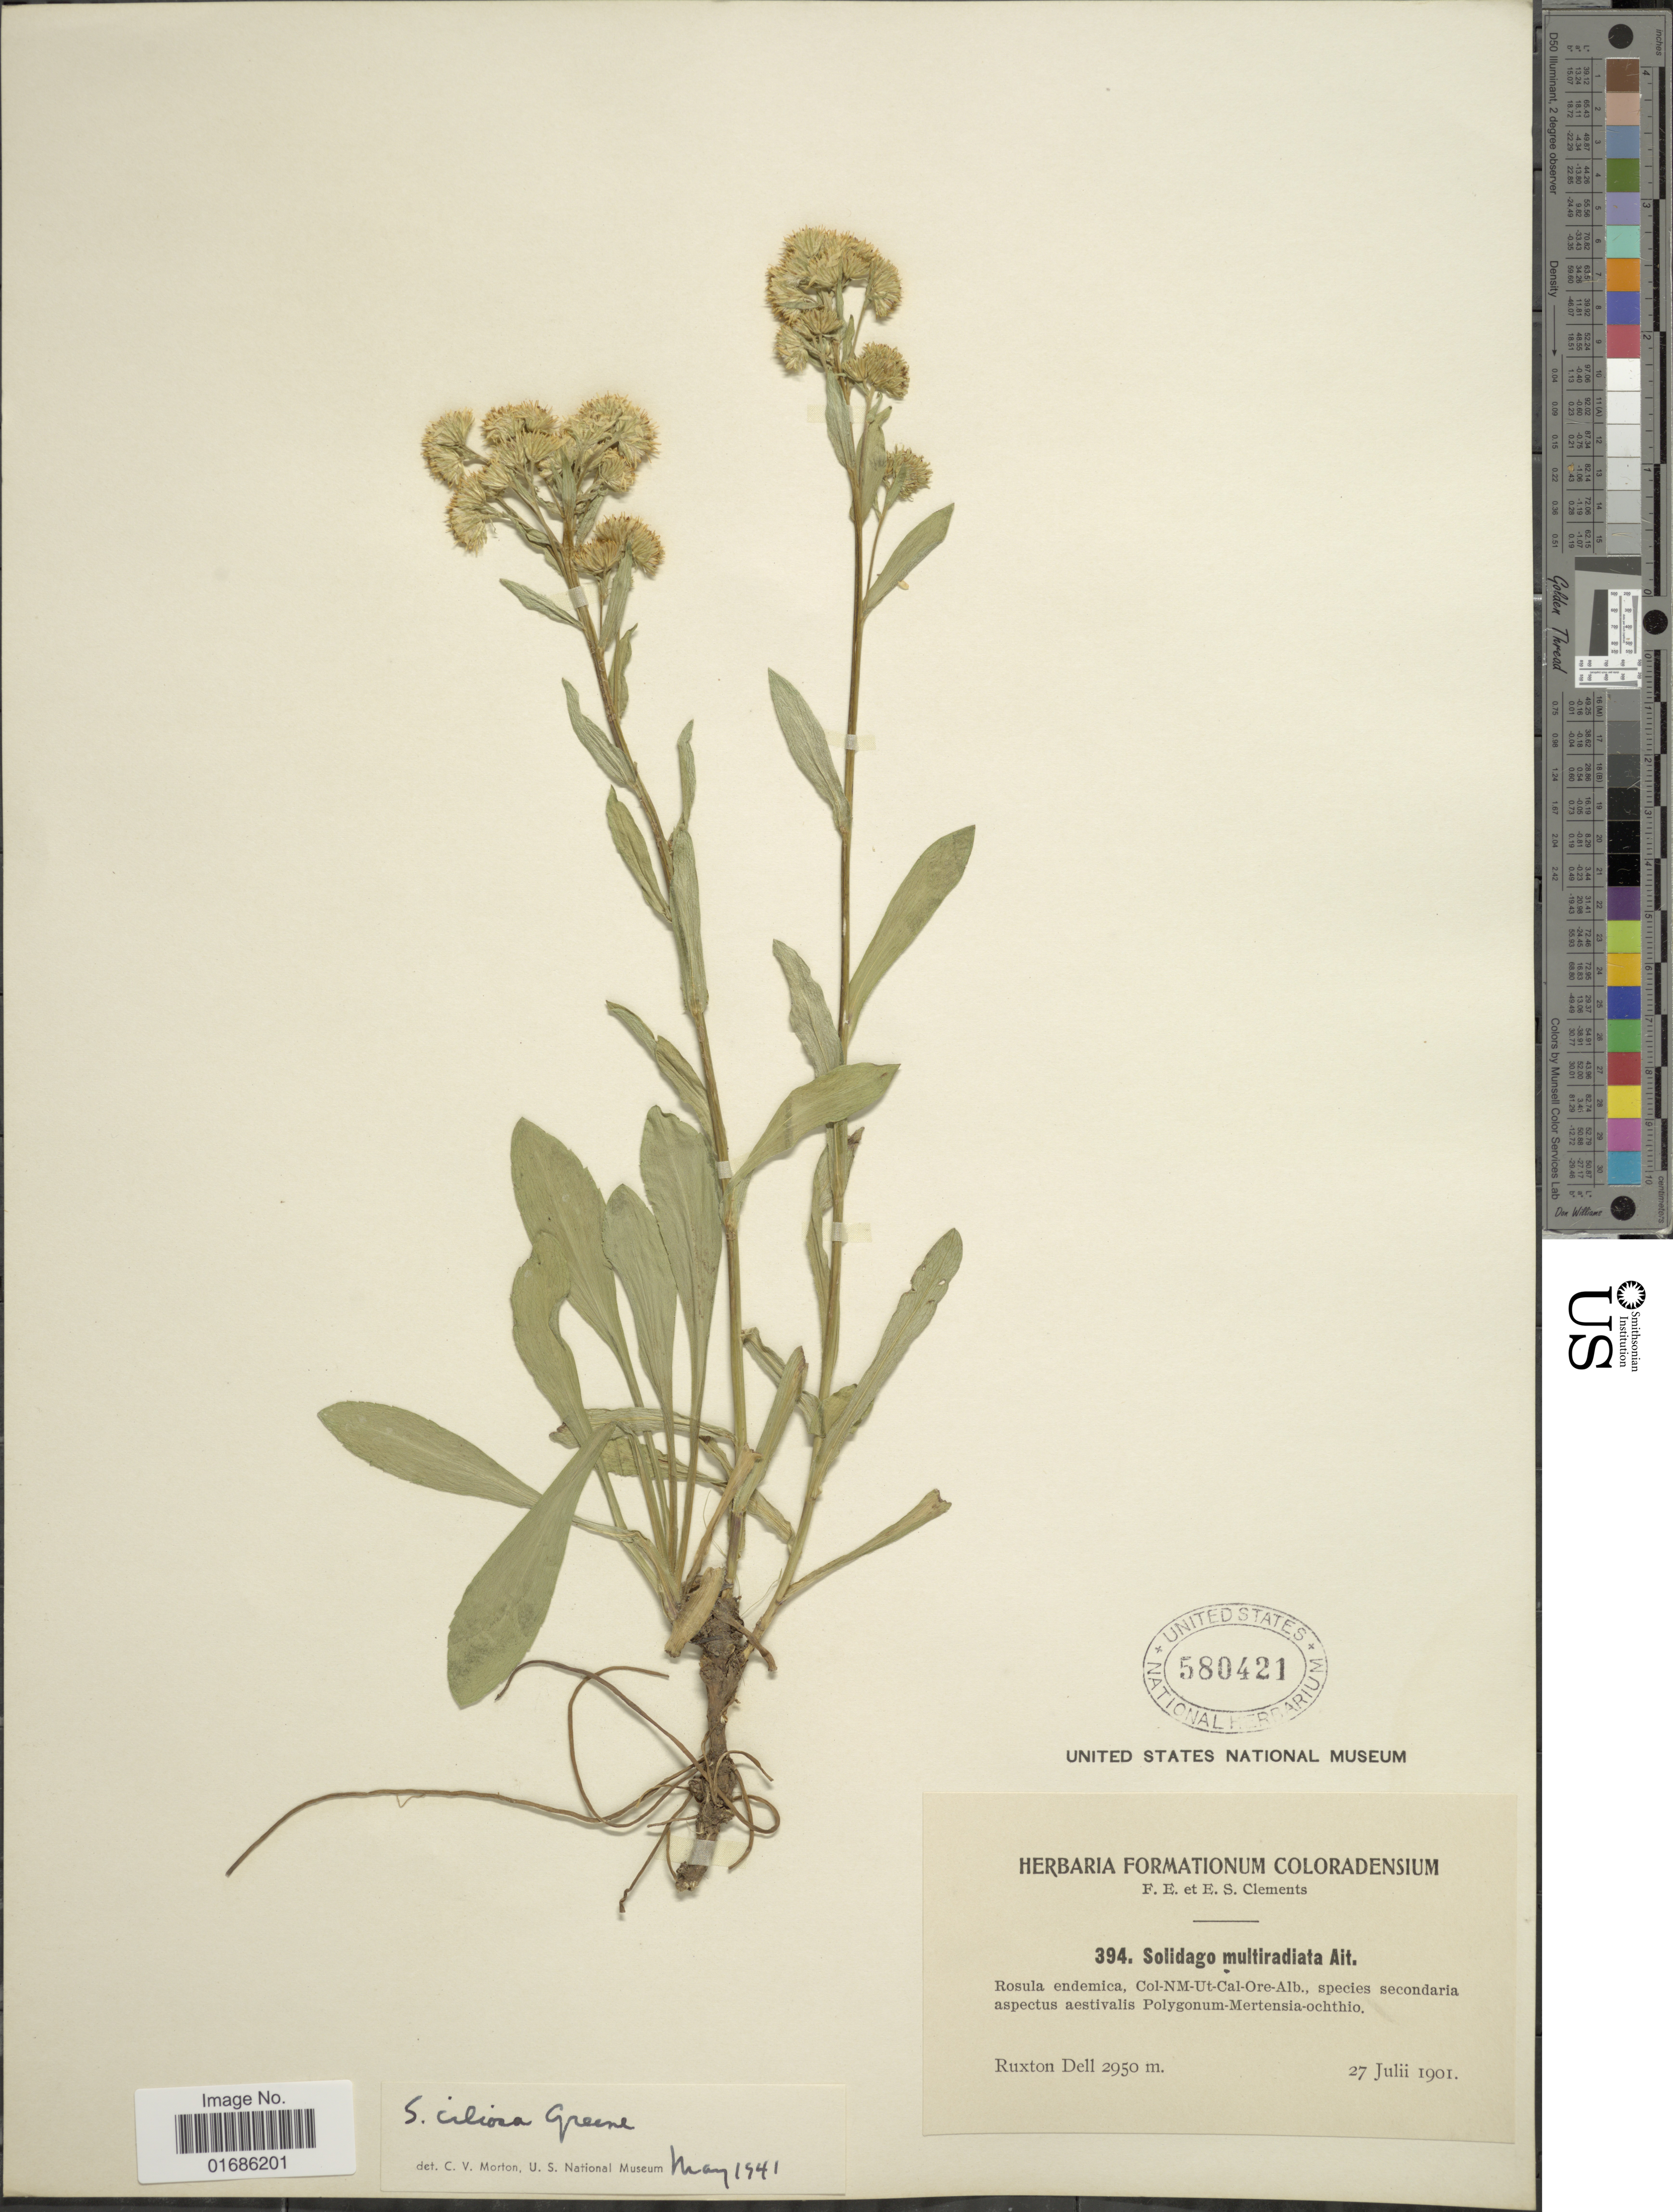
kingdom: Plantae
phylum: Tracheophyta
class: Magnoliopsida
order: Asterales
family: Asteraceae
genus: Solidago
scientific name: Solidago ciliosa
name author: Greene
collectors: F. E. Clements & E. S. Clements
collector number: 394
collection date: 1901-07-27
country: United States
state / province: Colorado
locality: Ruxton Dell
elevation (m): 2950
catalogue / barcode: US 580421